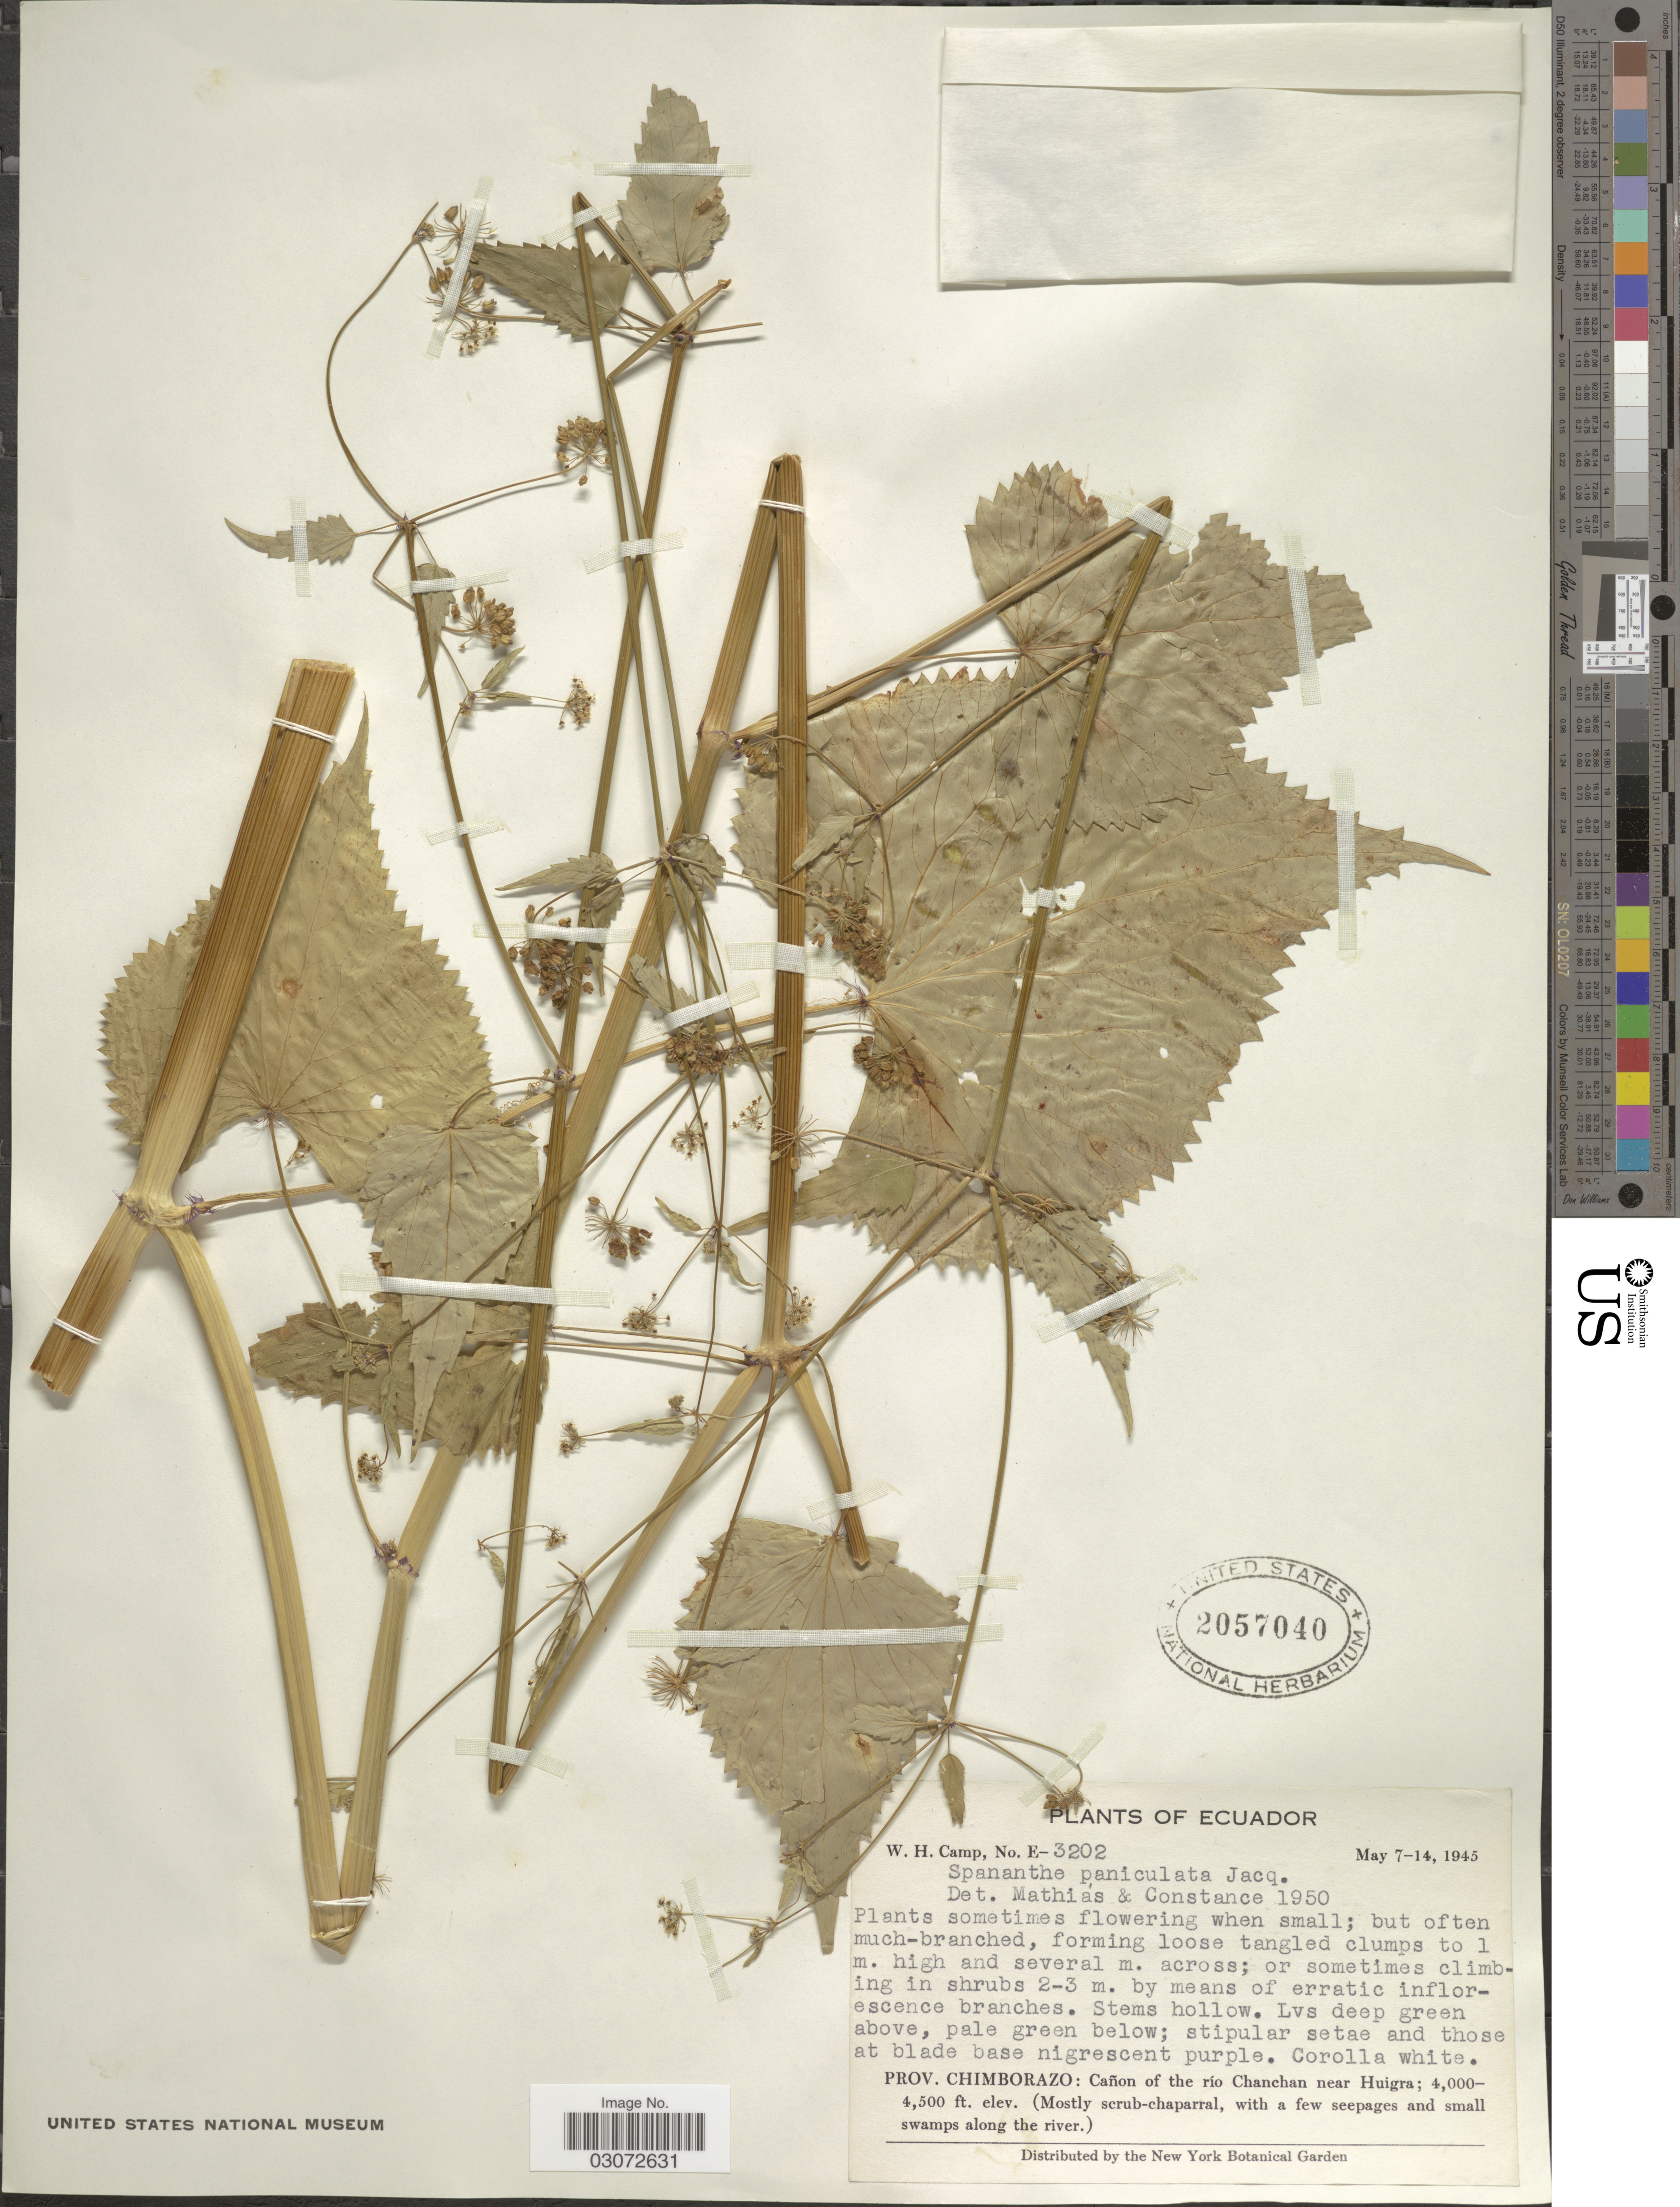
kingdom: Plantae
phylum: Tracheophyta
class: Magnoliopsida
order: Apiales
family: Apiaceae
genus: Spananthe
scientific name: Spananthe paniculata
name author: Jacq.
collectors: W. H. Camp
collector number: E-3202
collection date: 1945-05-07/1945-05-14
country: Ecuador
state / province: Chimborazo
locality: Cañon of the río Chanchan near Huigra.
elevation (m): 1219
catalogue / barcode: US 2057040